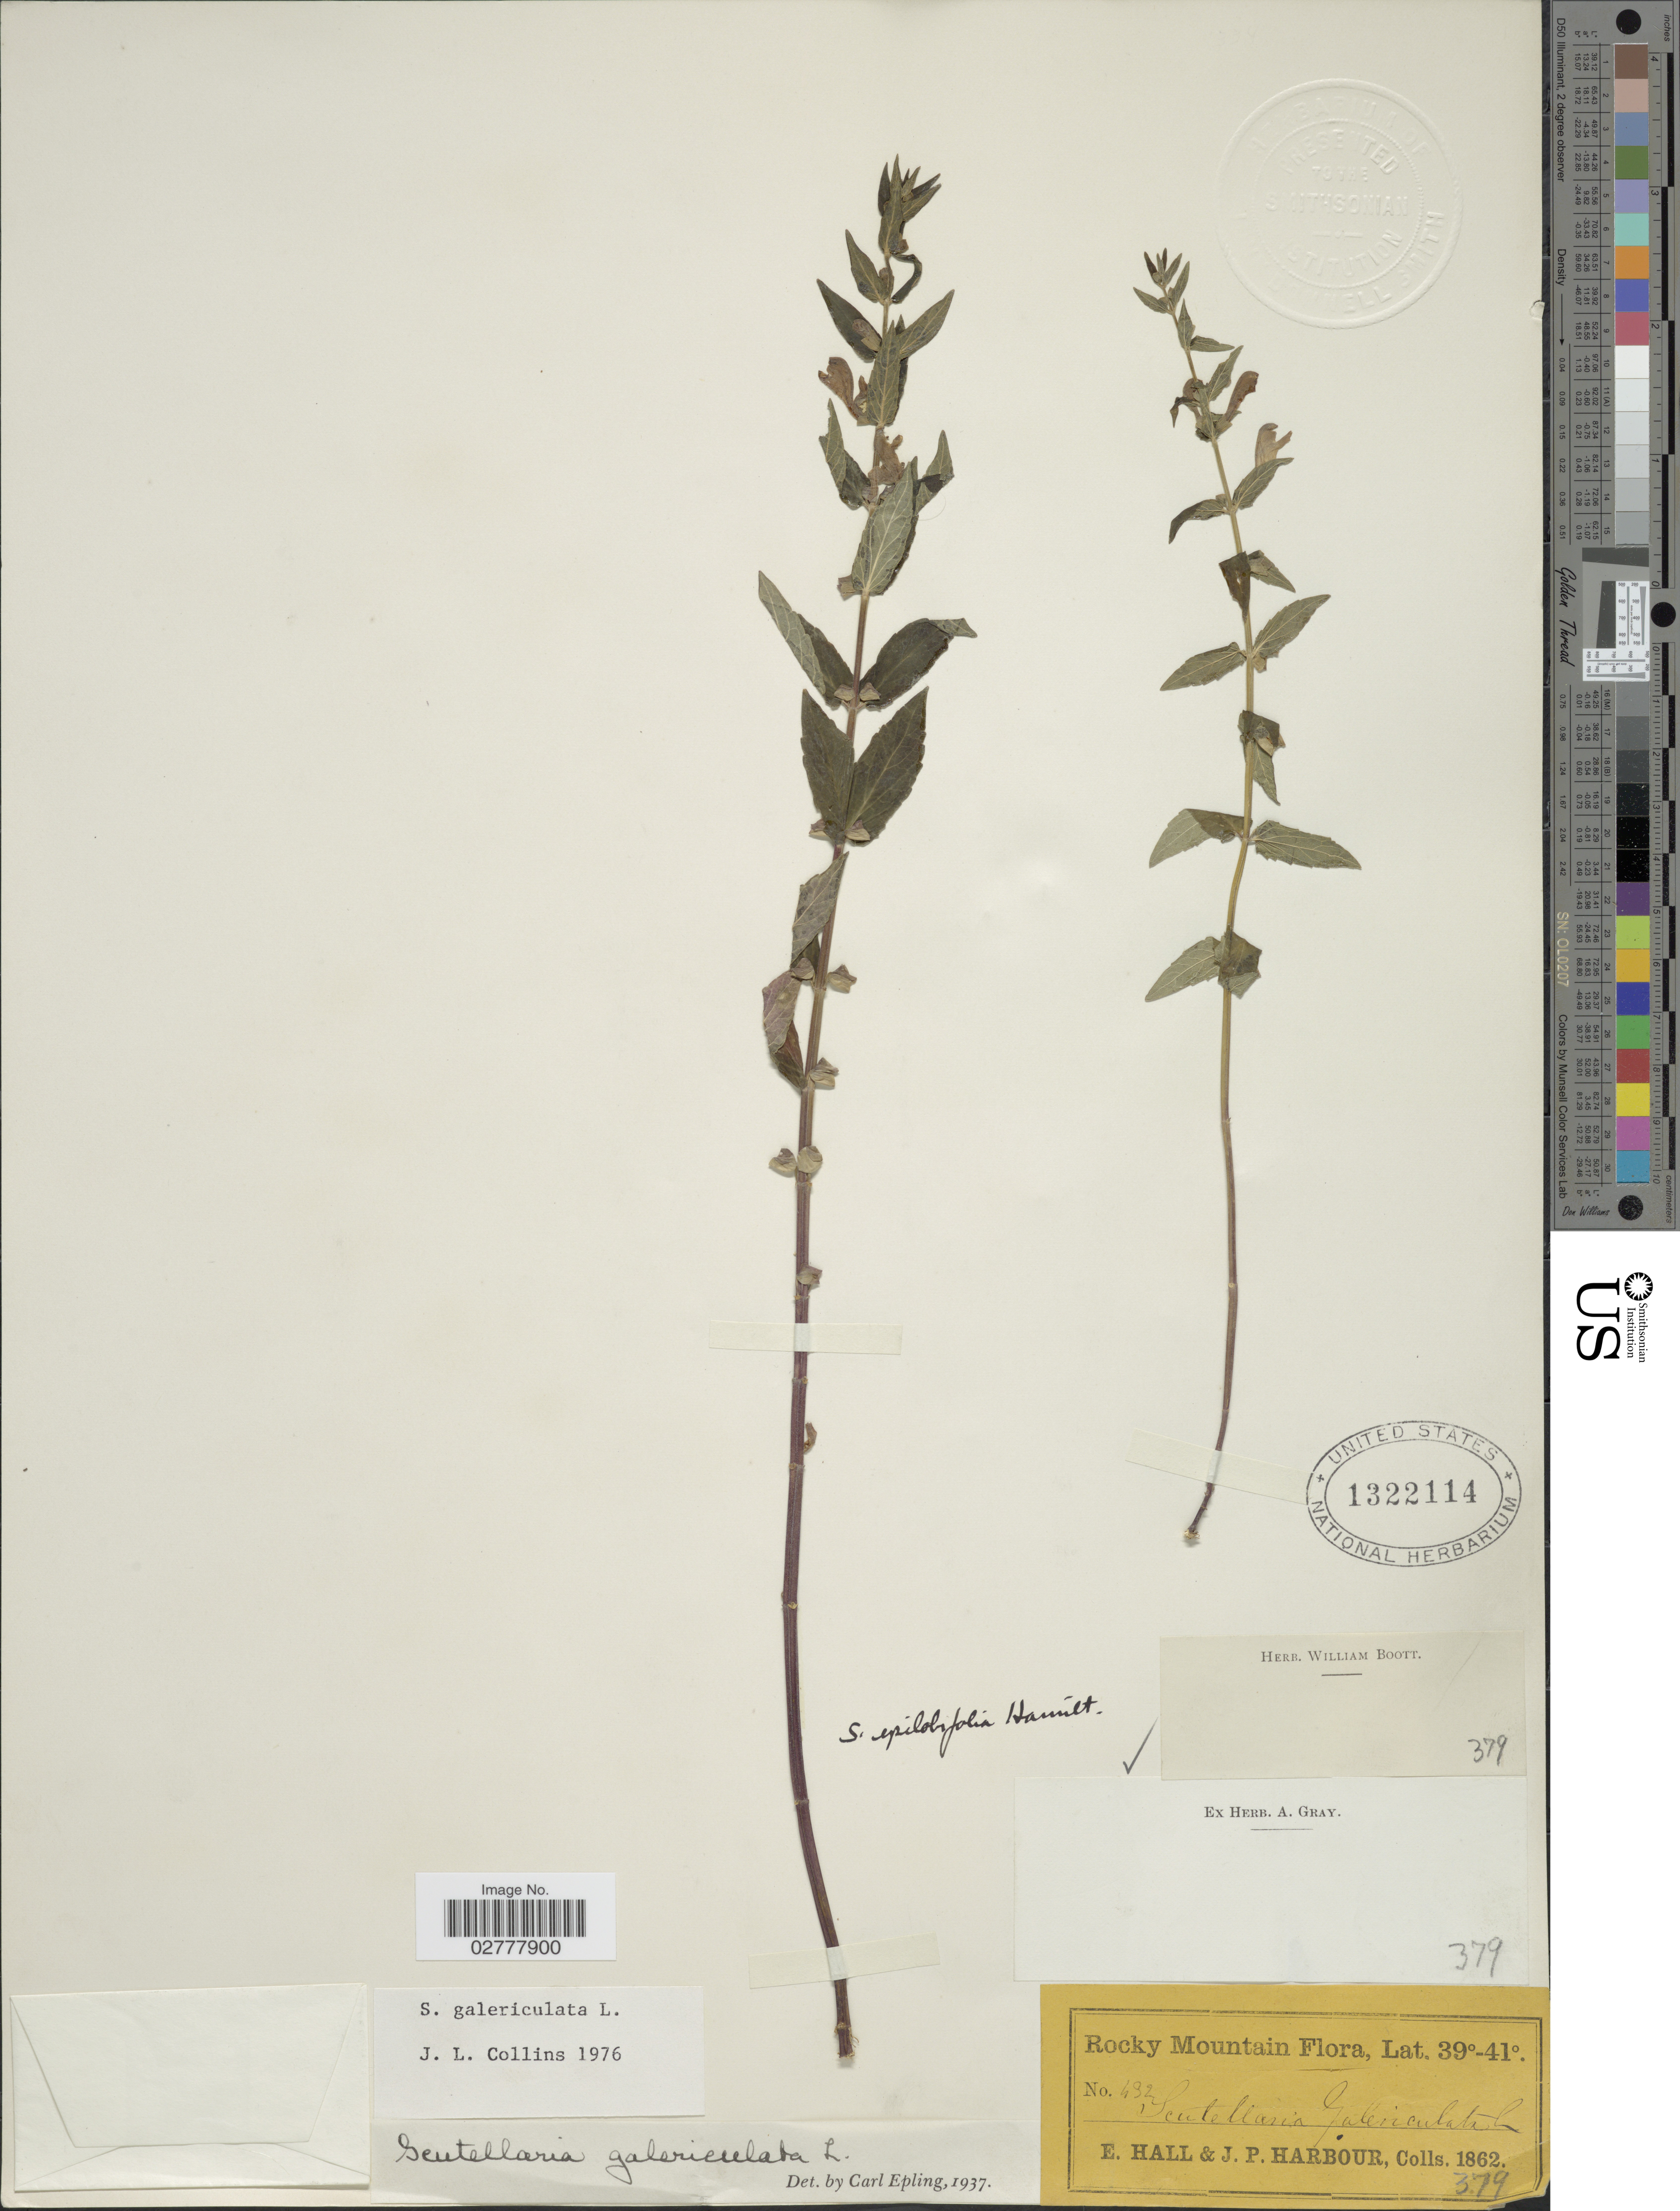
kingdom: Plantae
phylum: Tracheophyta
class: Magnoliopsida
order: Lamiales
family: Lamiaceae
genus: Scutellaria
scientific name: Scutellaria galericulata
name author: L.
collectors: E. Hall & J. Harbour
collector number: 432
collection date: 1862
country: United States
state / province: Colorado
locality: Rocky Mtns.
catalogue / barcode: US 1322114